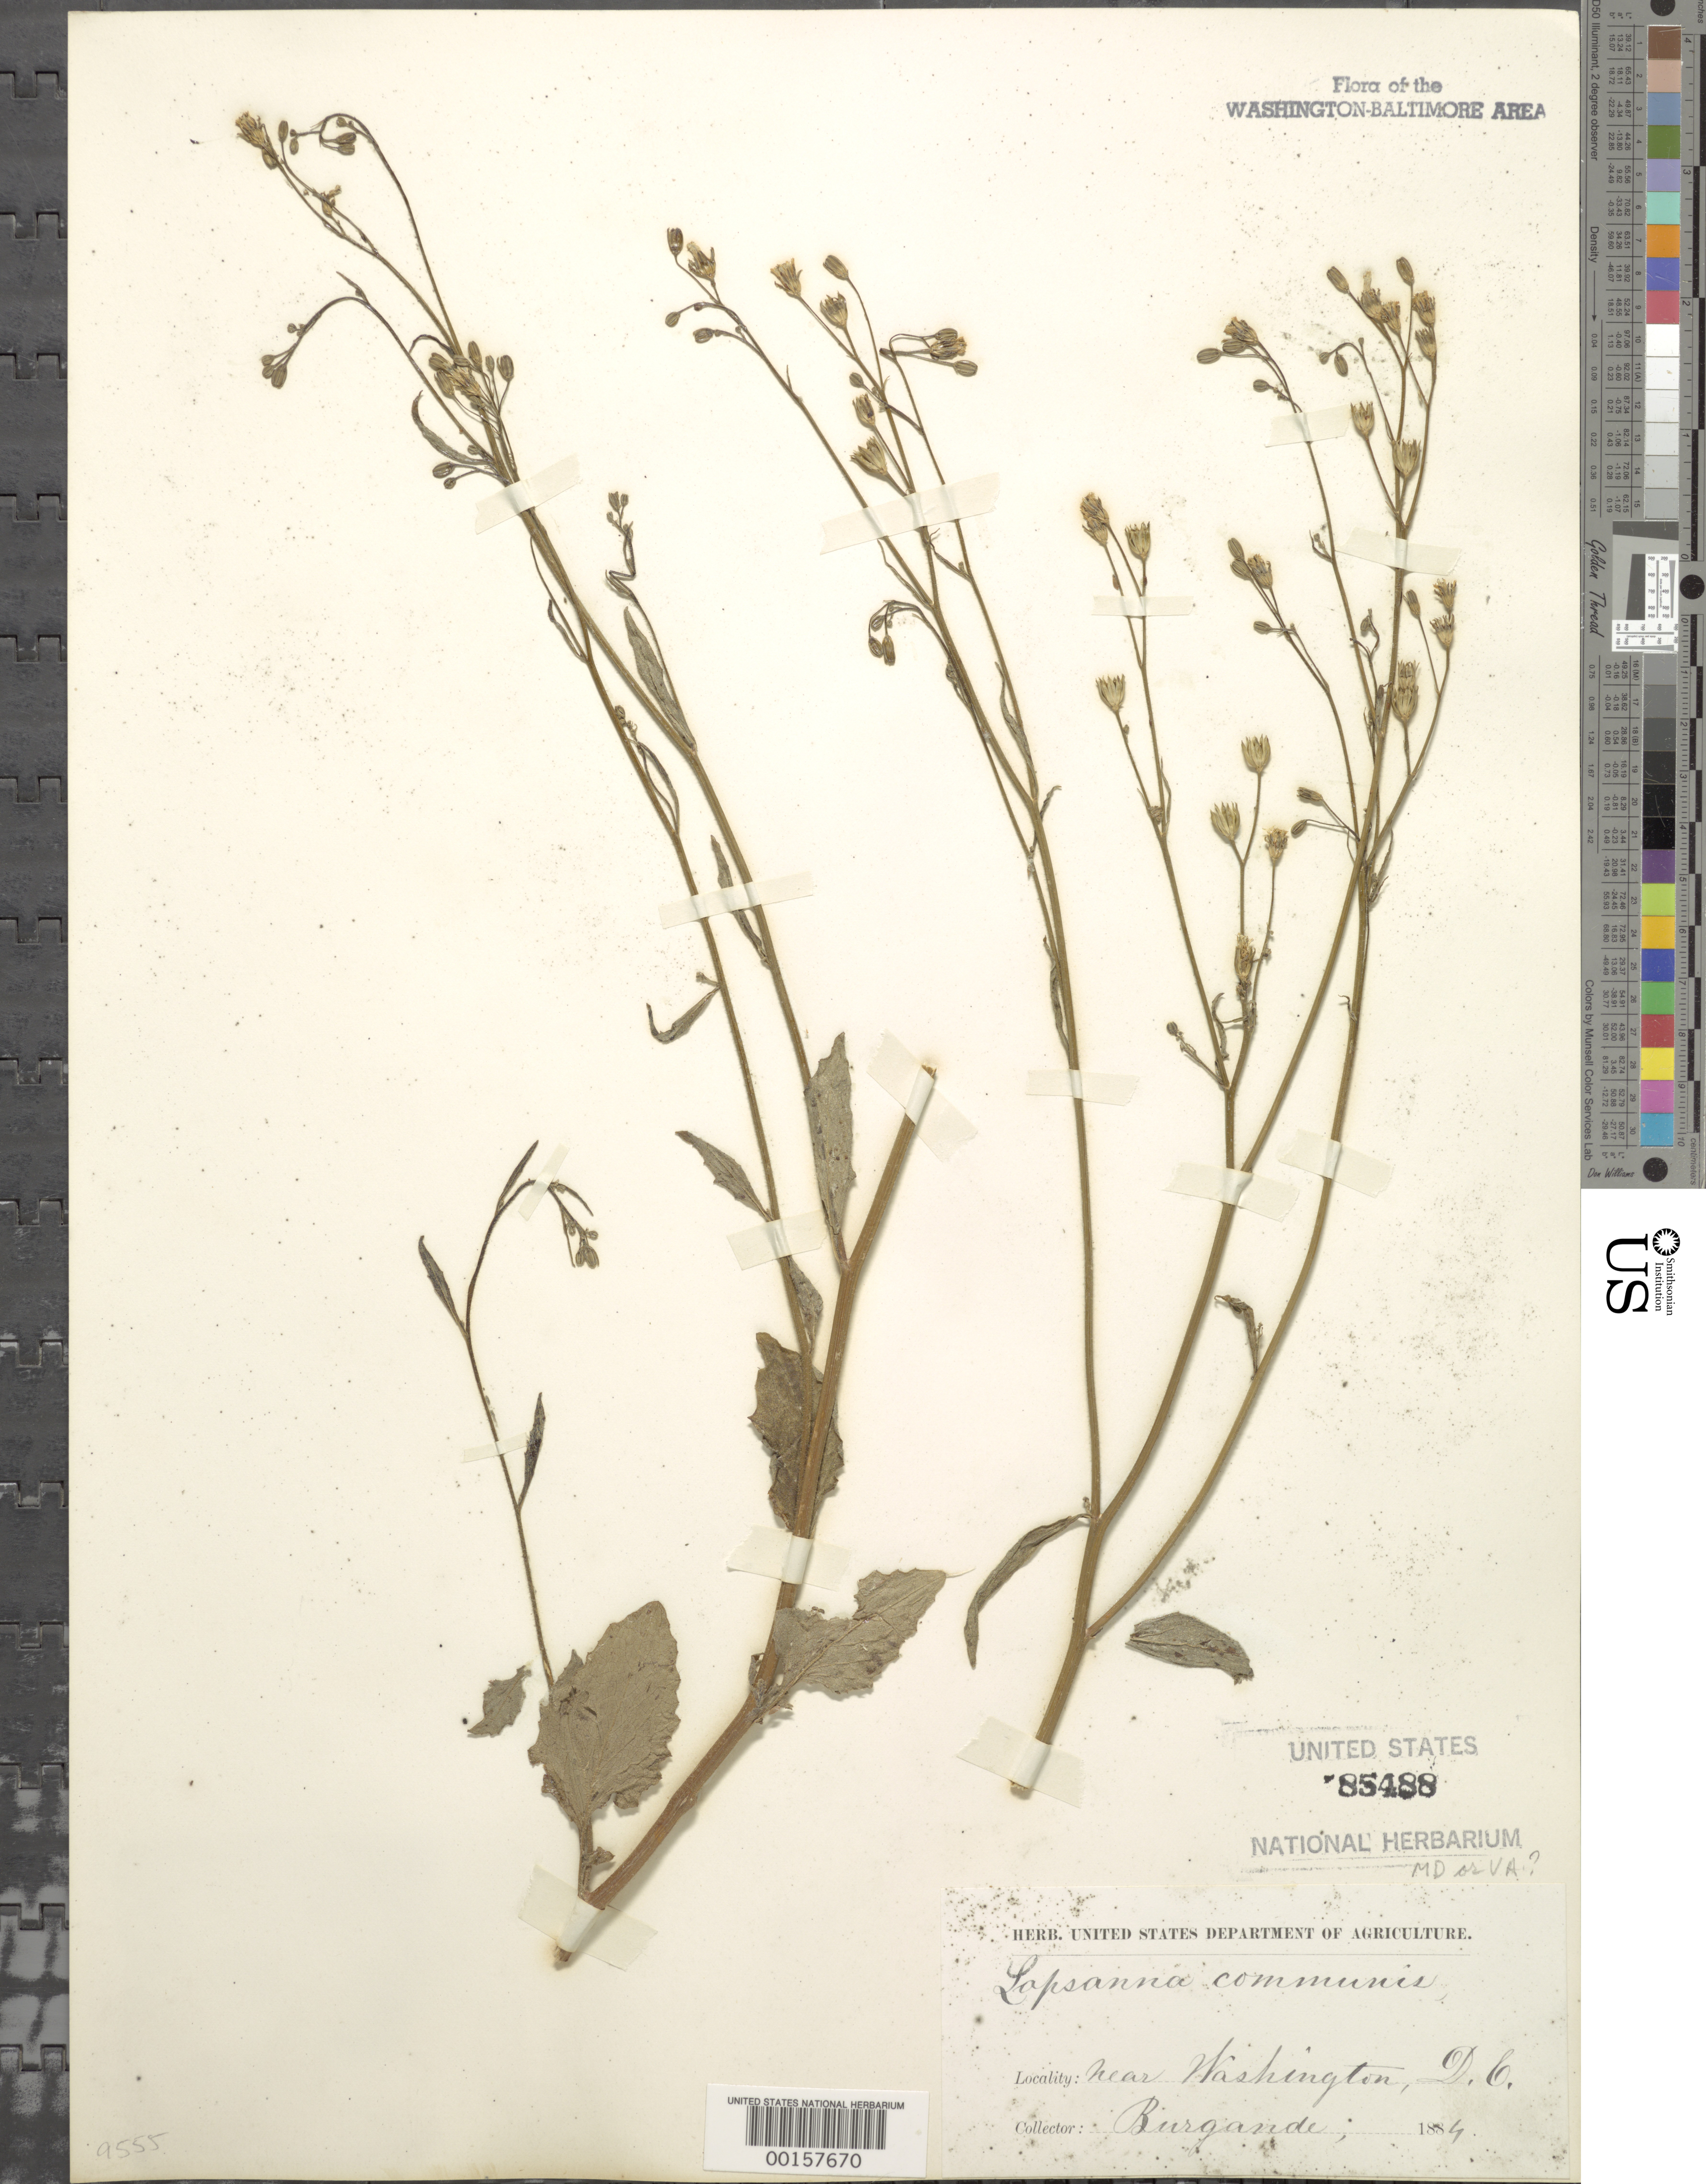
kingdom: Plantae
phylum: Tracheophyta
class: Magnoliopsida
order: Asterales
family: Asteraceae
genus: Lapsana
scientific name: Lapsana communis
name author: L.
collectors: -. Burgande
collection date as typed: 1884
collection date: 1884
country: United States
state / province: District of Columbia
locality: DC vicinity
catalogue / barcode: US 85488